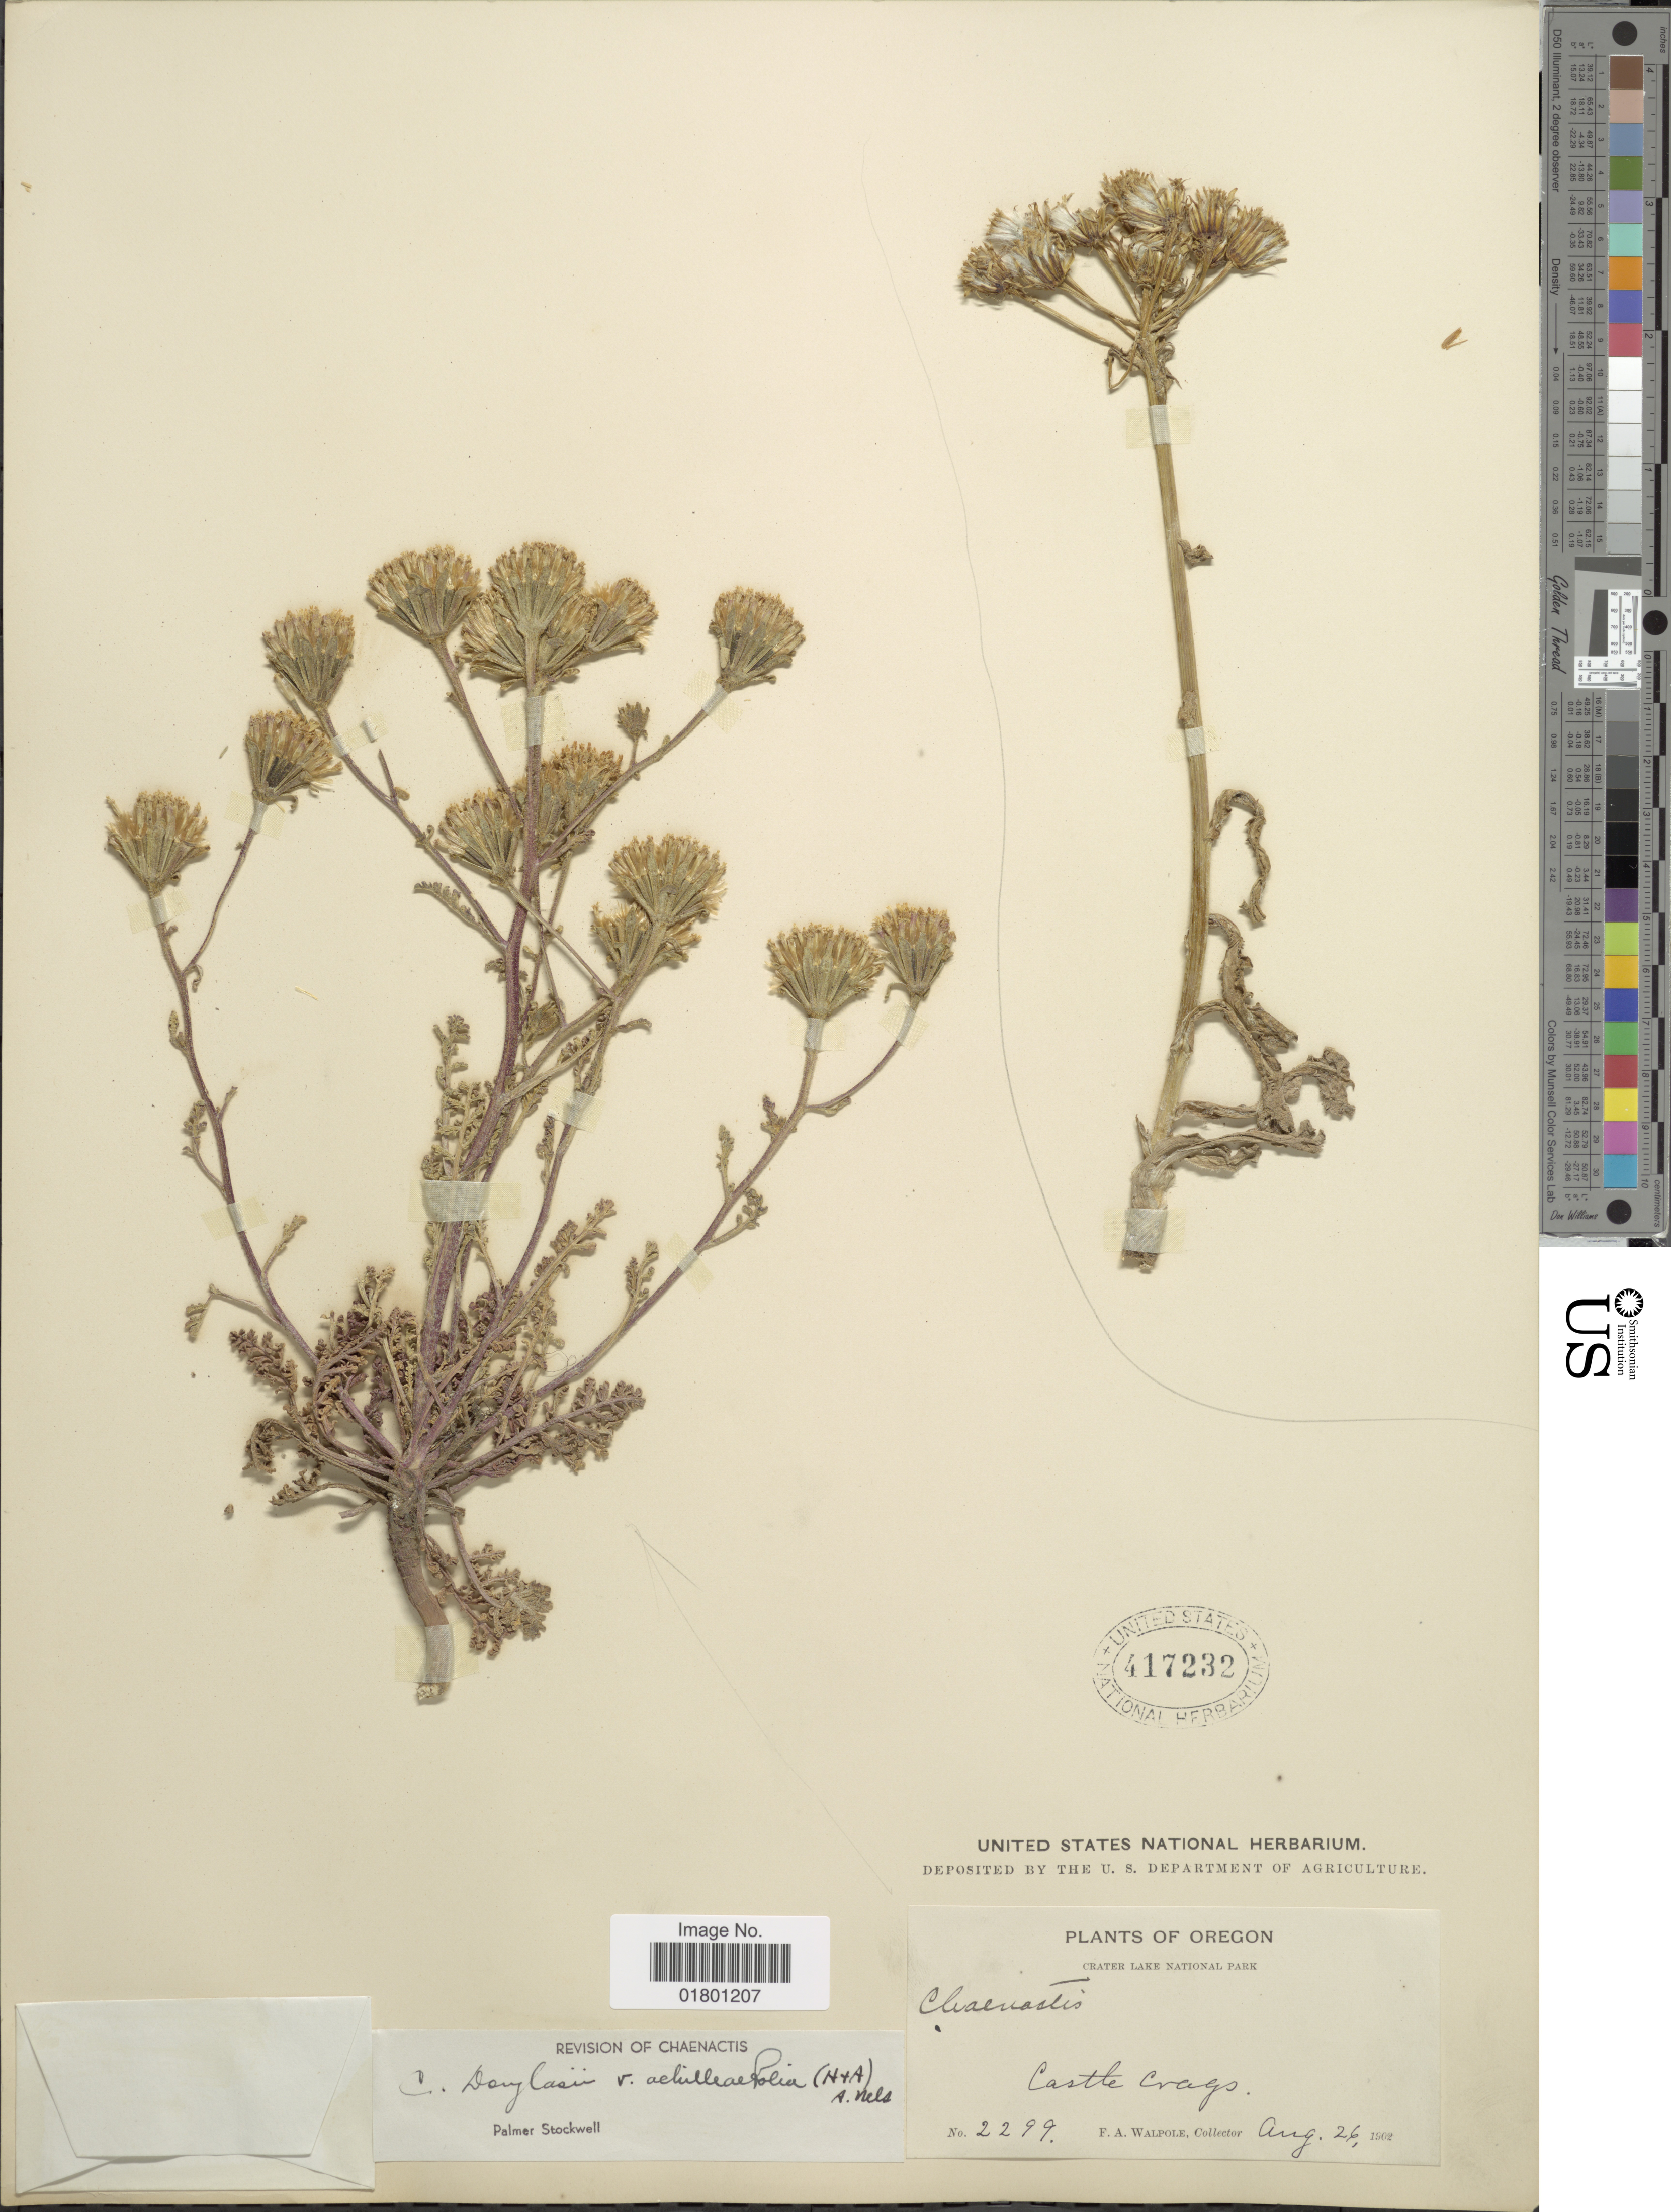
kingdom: Plantae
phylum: Tracheophyta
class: Magnoliopsida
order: Asterales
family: Asteraceae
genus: Chaenactis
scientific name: Chaenactis douglasii var. achilleaefolia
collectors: F. Walpole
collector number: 2299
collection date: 1902-08-26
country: United States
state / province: Oregon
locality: Castle Crags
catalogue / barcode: US 417232